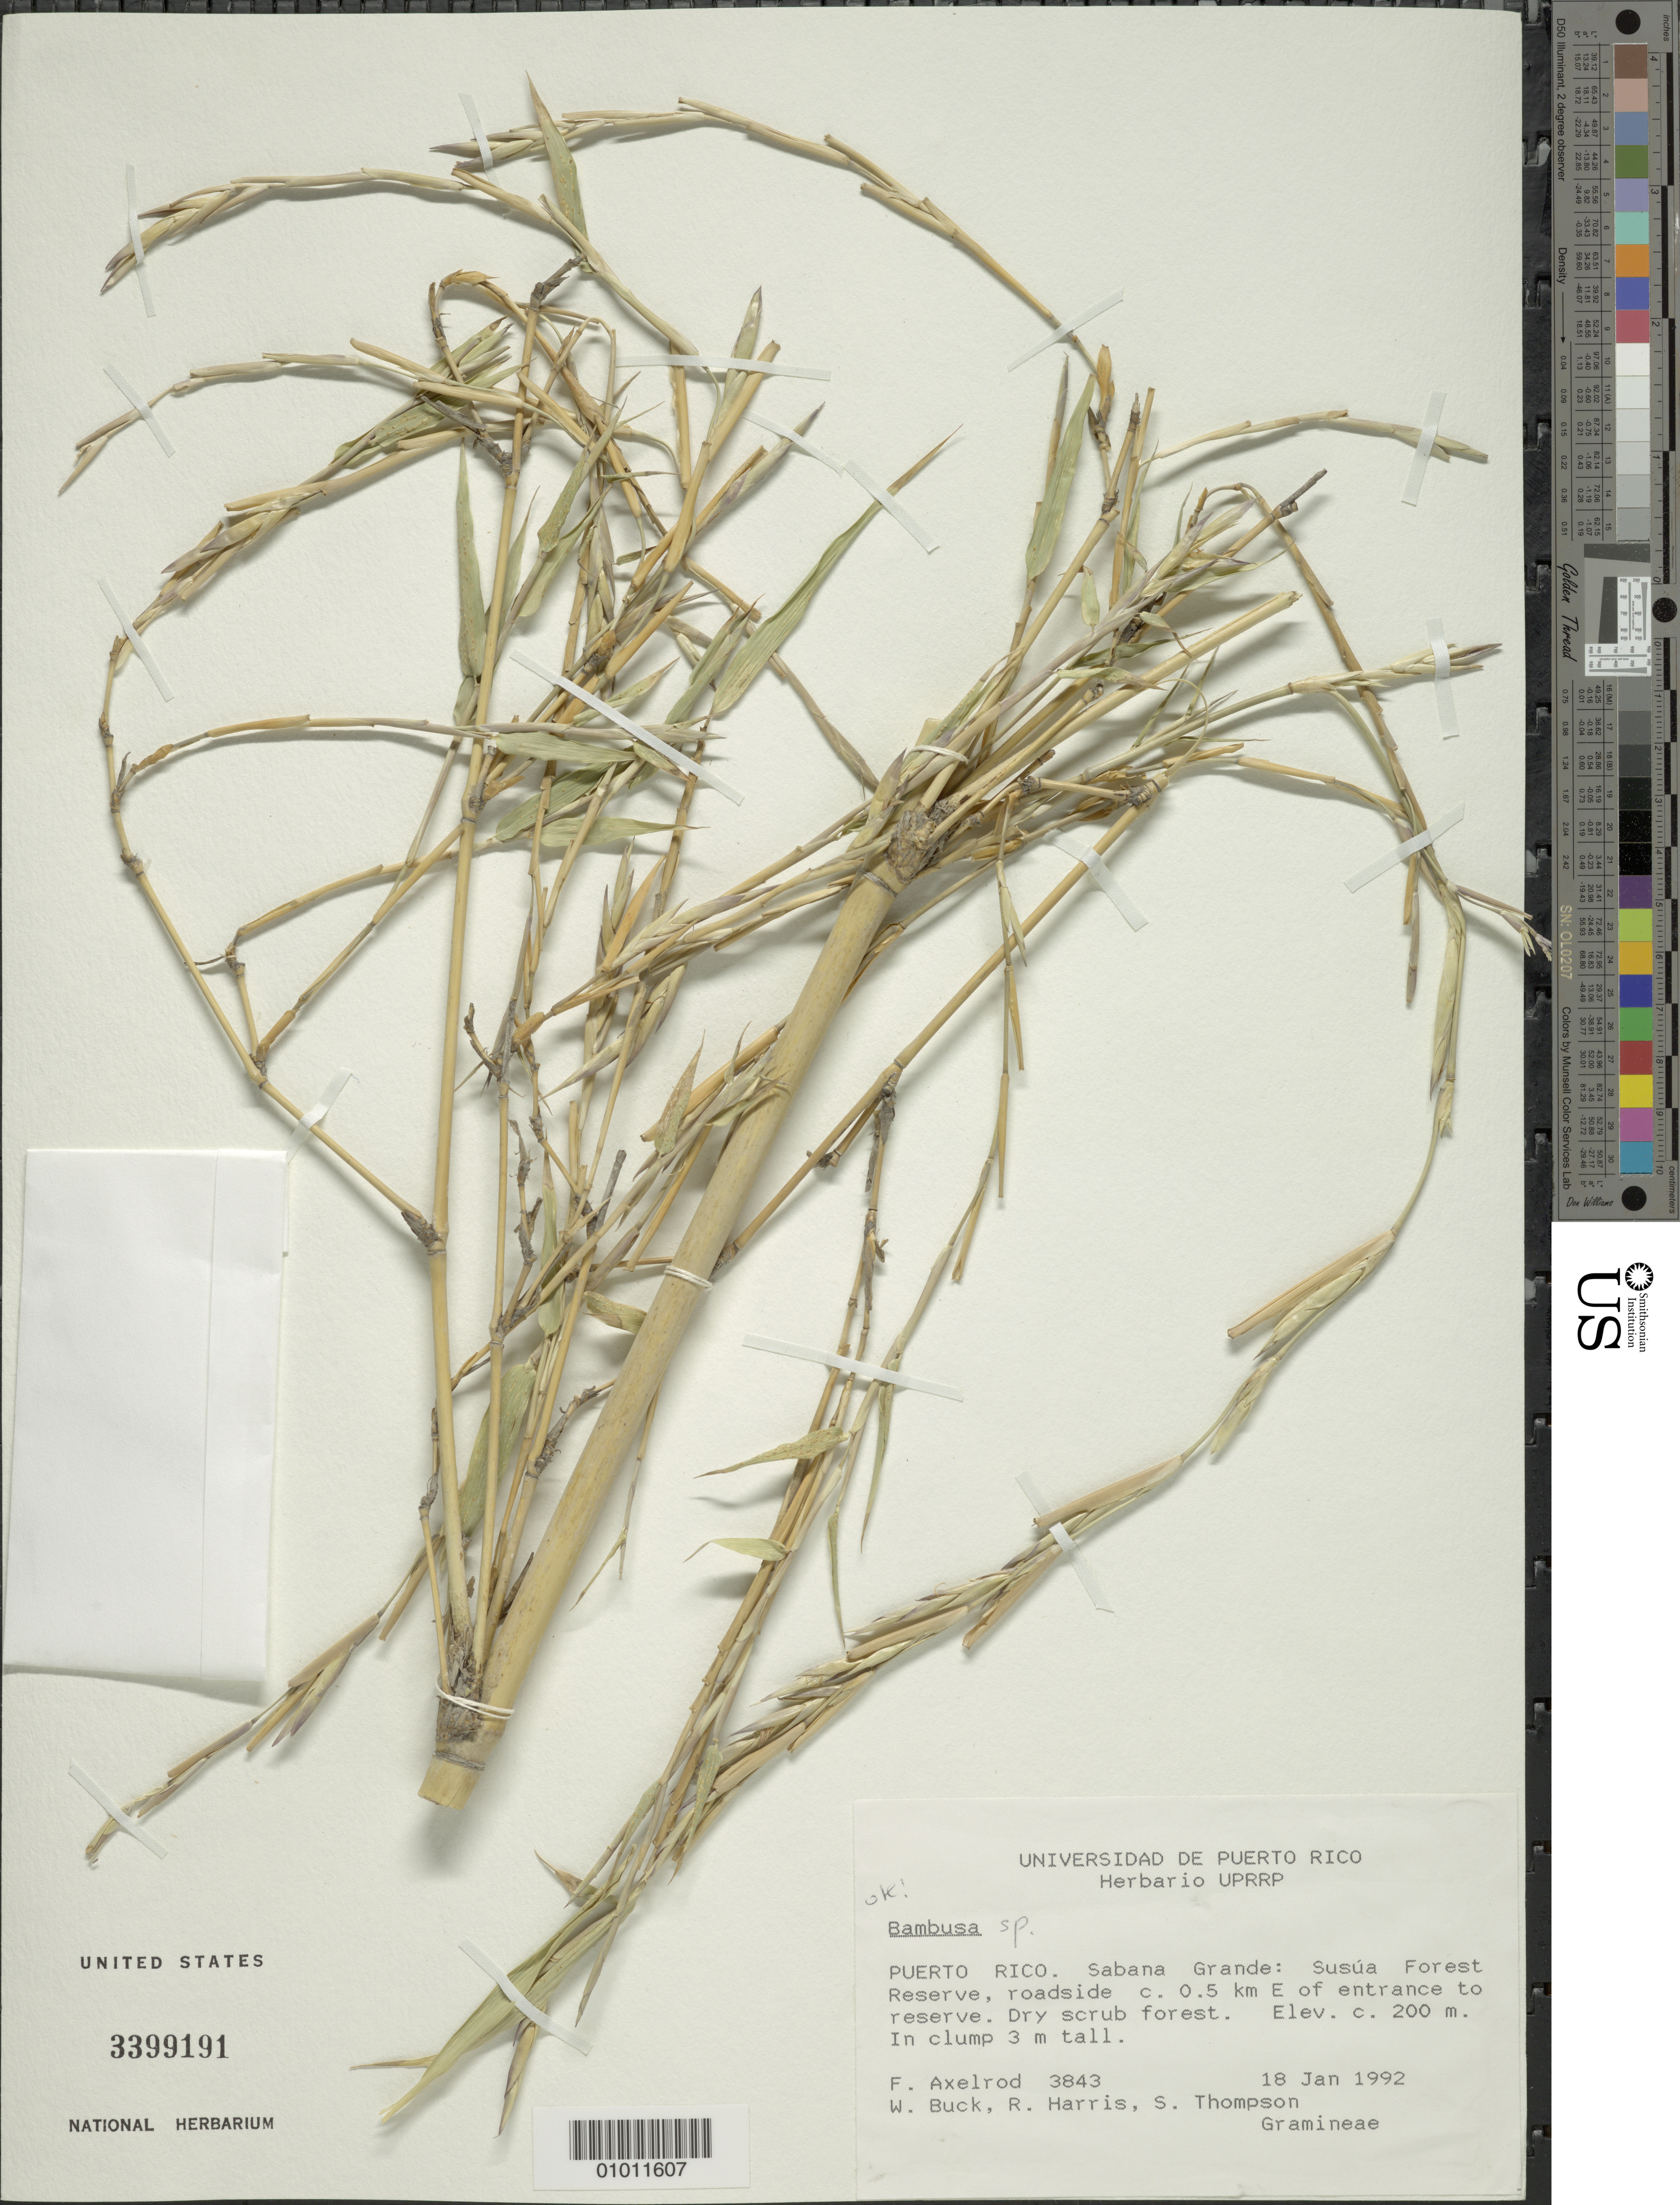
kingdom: Plantae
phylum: Tracheophyta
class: Liliopsida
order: Poales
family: Poaceae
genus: Bambusa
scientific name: Bambusa sp.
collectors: F. S. Axelrod, W. R. Buck, R. C. Harris & S. A. Thompson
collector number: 3843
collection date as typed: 18 Jan 1992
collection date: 1992-01-18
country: Puerto Rico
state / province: Sabana Grande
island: Puerto Rico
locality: Susua Forest Reserve, roadside c. 0.5 km E of entrance to reserve.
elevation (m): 200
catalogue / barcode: US 3399191